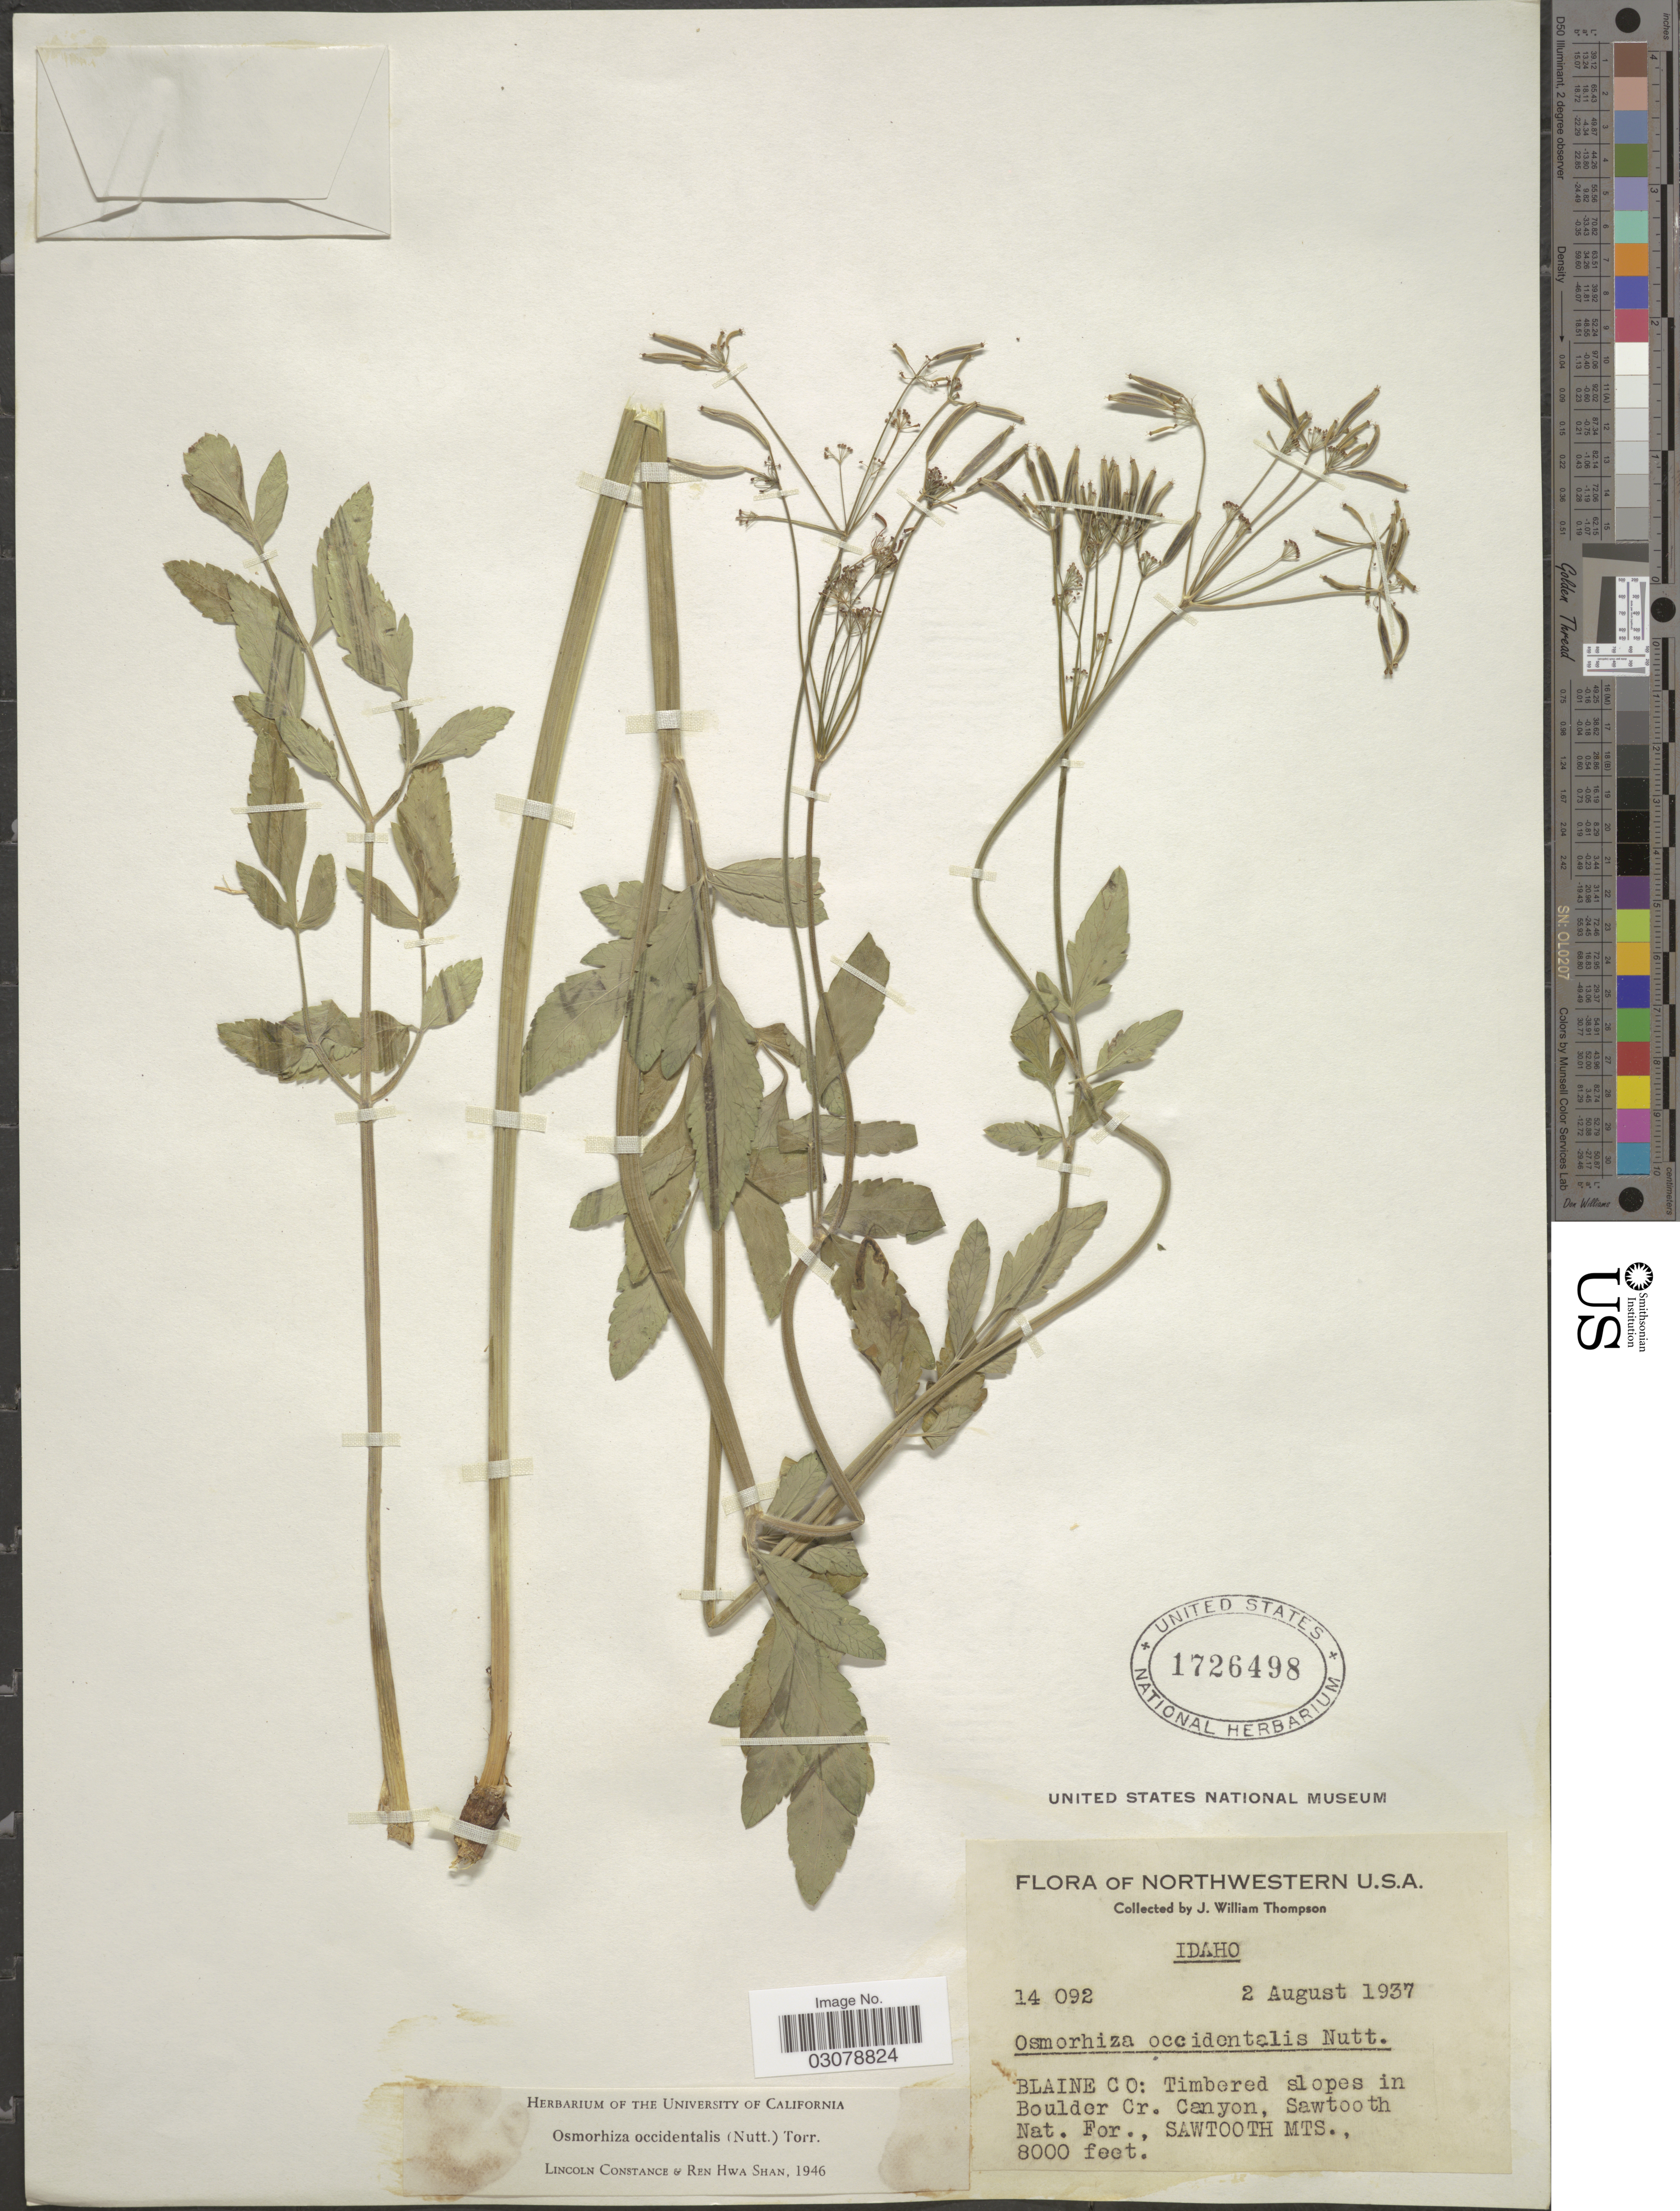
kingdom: Plantae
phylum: Tracheophyta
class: Magnoliopsida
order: Apiales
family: Apiaceae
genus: Osmorhiza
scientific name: Osmorhiza occidentalis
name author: (Nutt.) Torr.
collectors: J. W. Thompson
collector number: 14092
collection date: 1937-08-02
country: United States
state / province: Idaho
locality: Northwestern, Blaine Co: Timbered slopes in Boulders Cr. Canyon, Sawtooth Nat. For., Sawtooth Mts.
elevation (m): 2438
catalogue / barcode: US 1726498